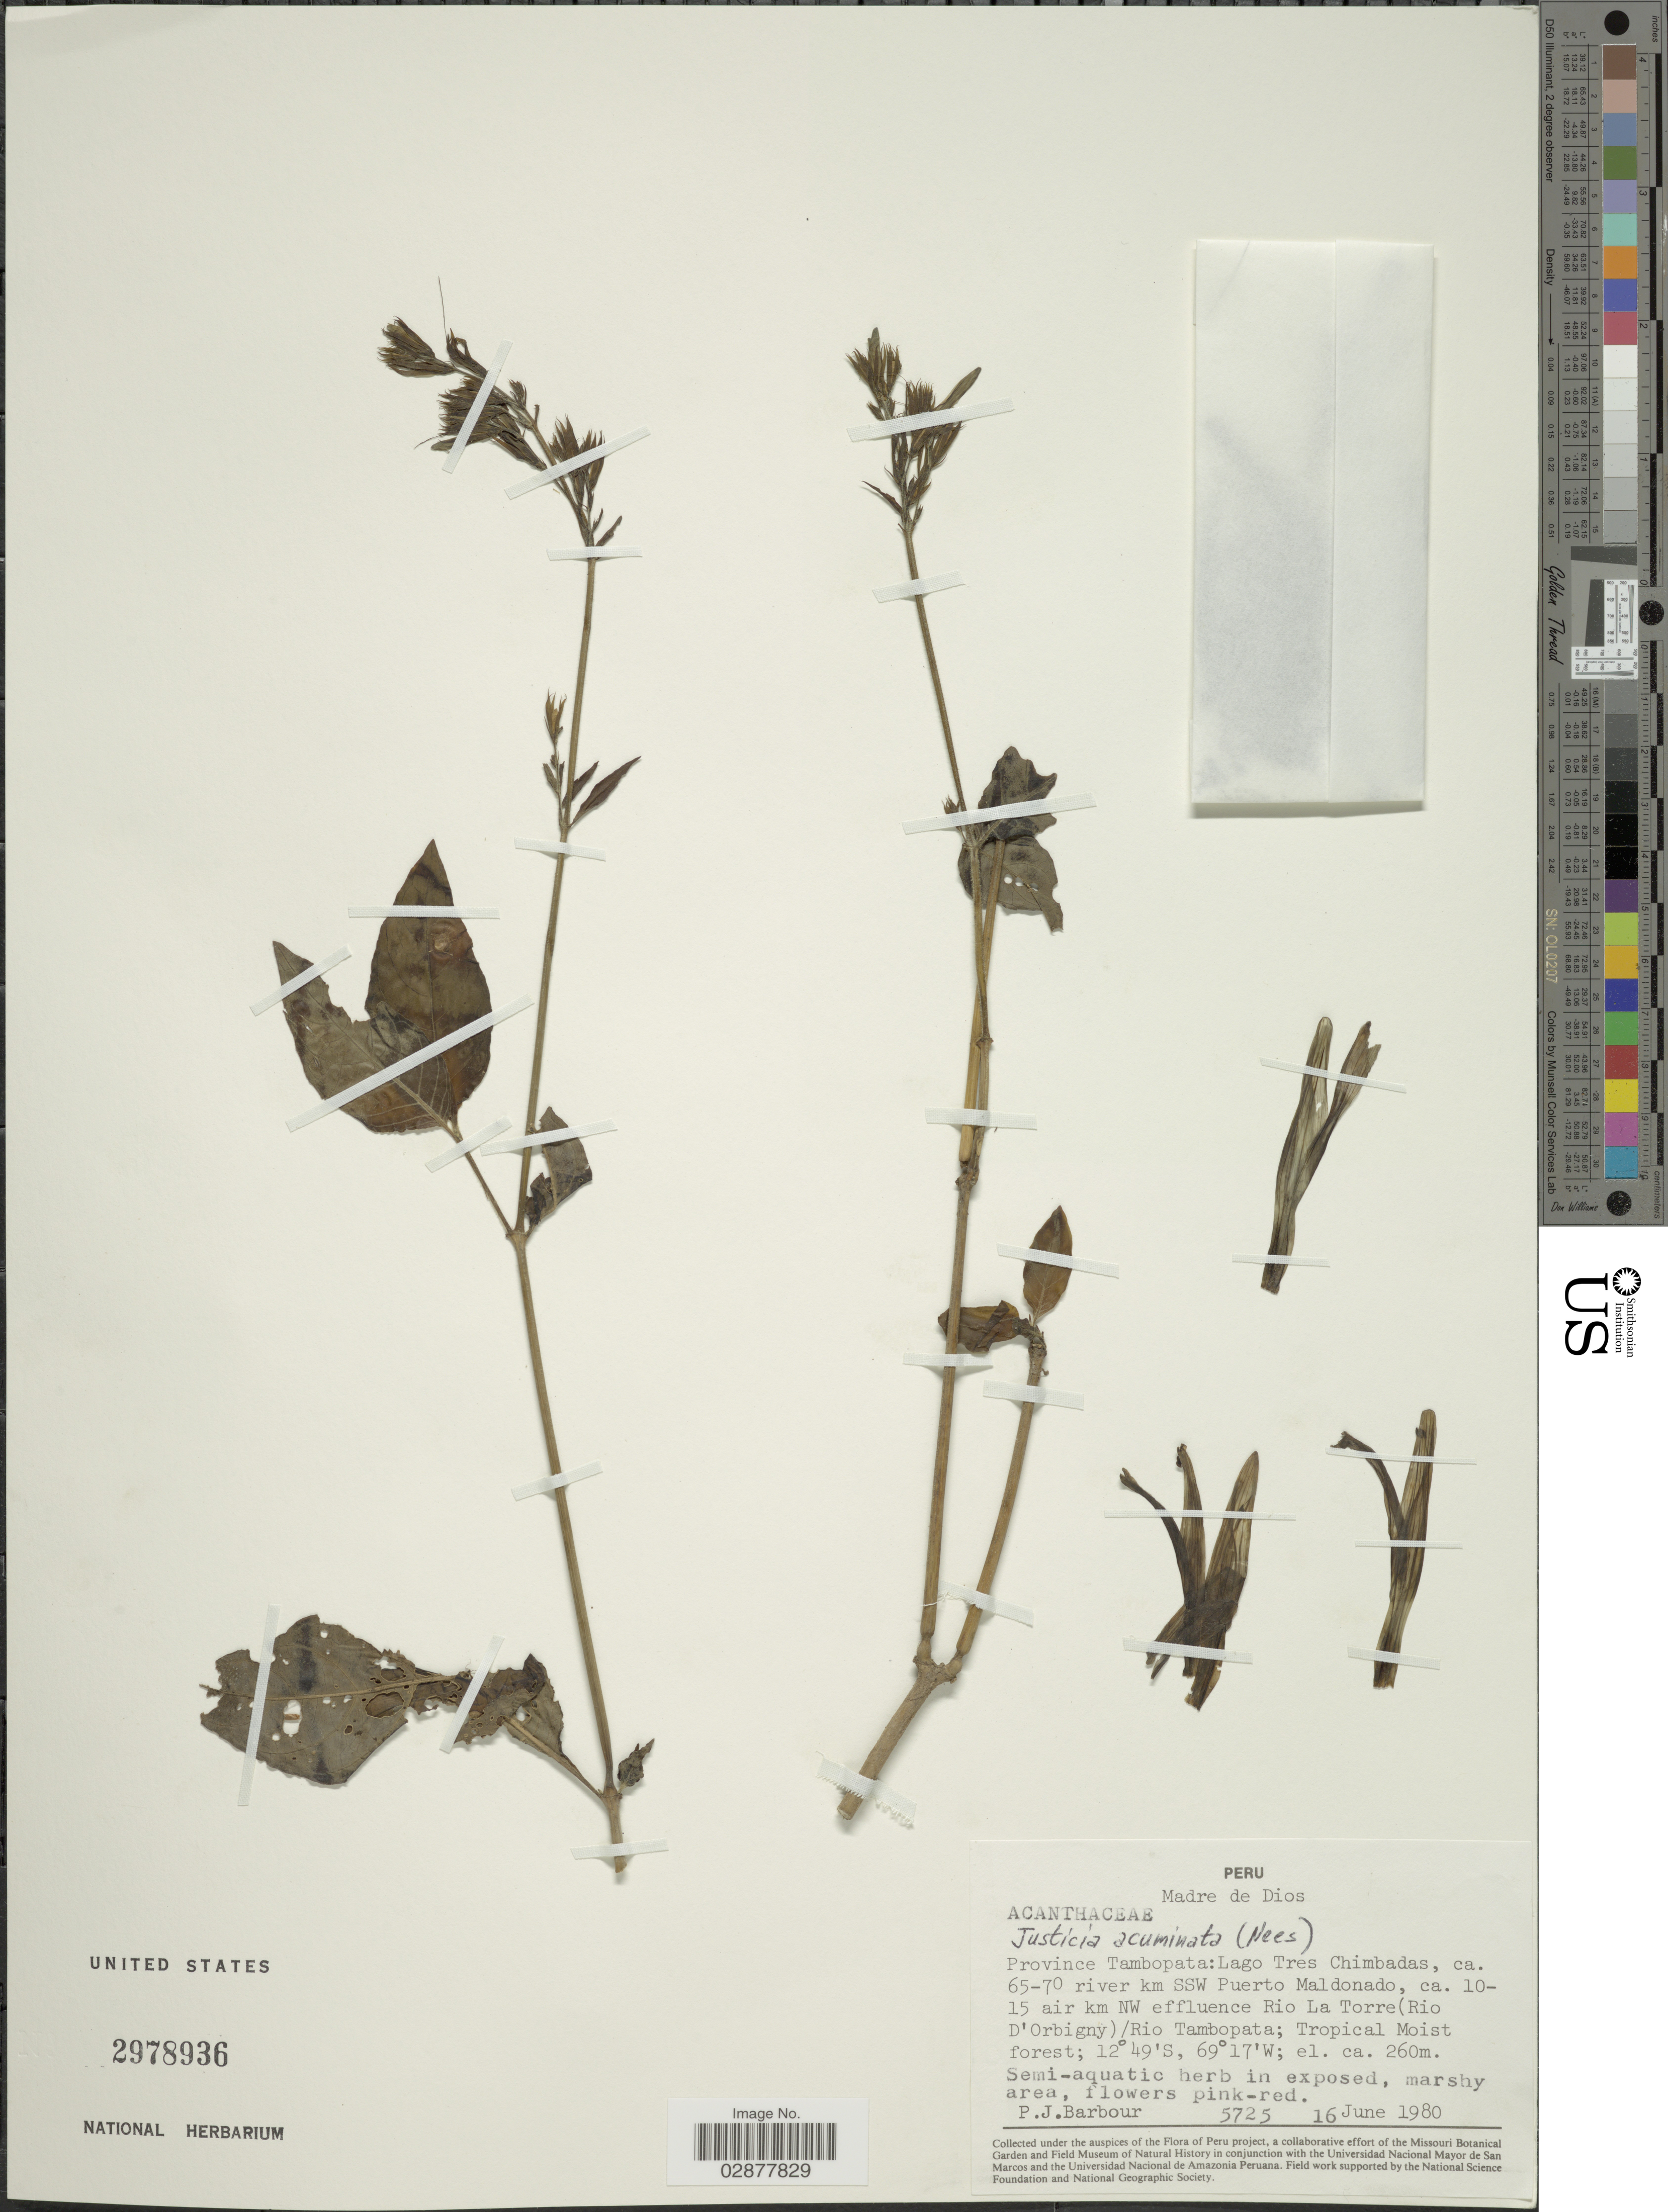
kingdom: Plantae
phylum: Tracheophyta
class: Magnoliopsida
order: Lamiales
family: Acanthaceae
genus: Justicia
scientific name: Justicia calycina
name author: (Nees) V.A.W. Graham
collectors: P. Barbour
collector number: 5725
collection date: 1980-06-16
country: Peru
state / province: Madre de Dios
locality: Province Tambopata: Lago Tres Chimbadas, ca. 65-70 river km SSE Puerto Maldonado, ca. 10-15 air km NW effluence Rio La Torre (Rio D'Orbigny)/ Rio Tambopata.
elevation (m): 260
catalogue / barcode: US 2978936